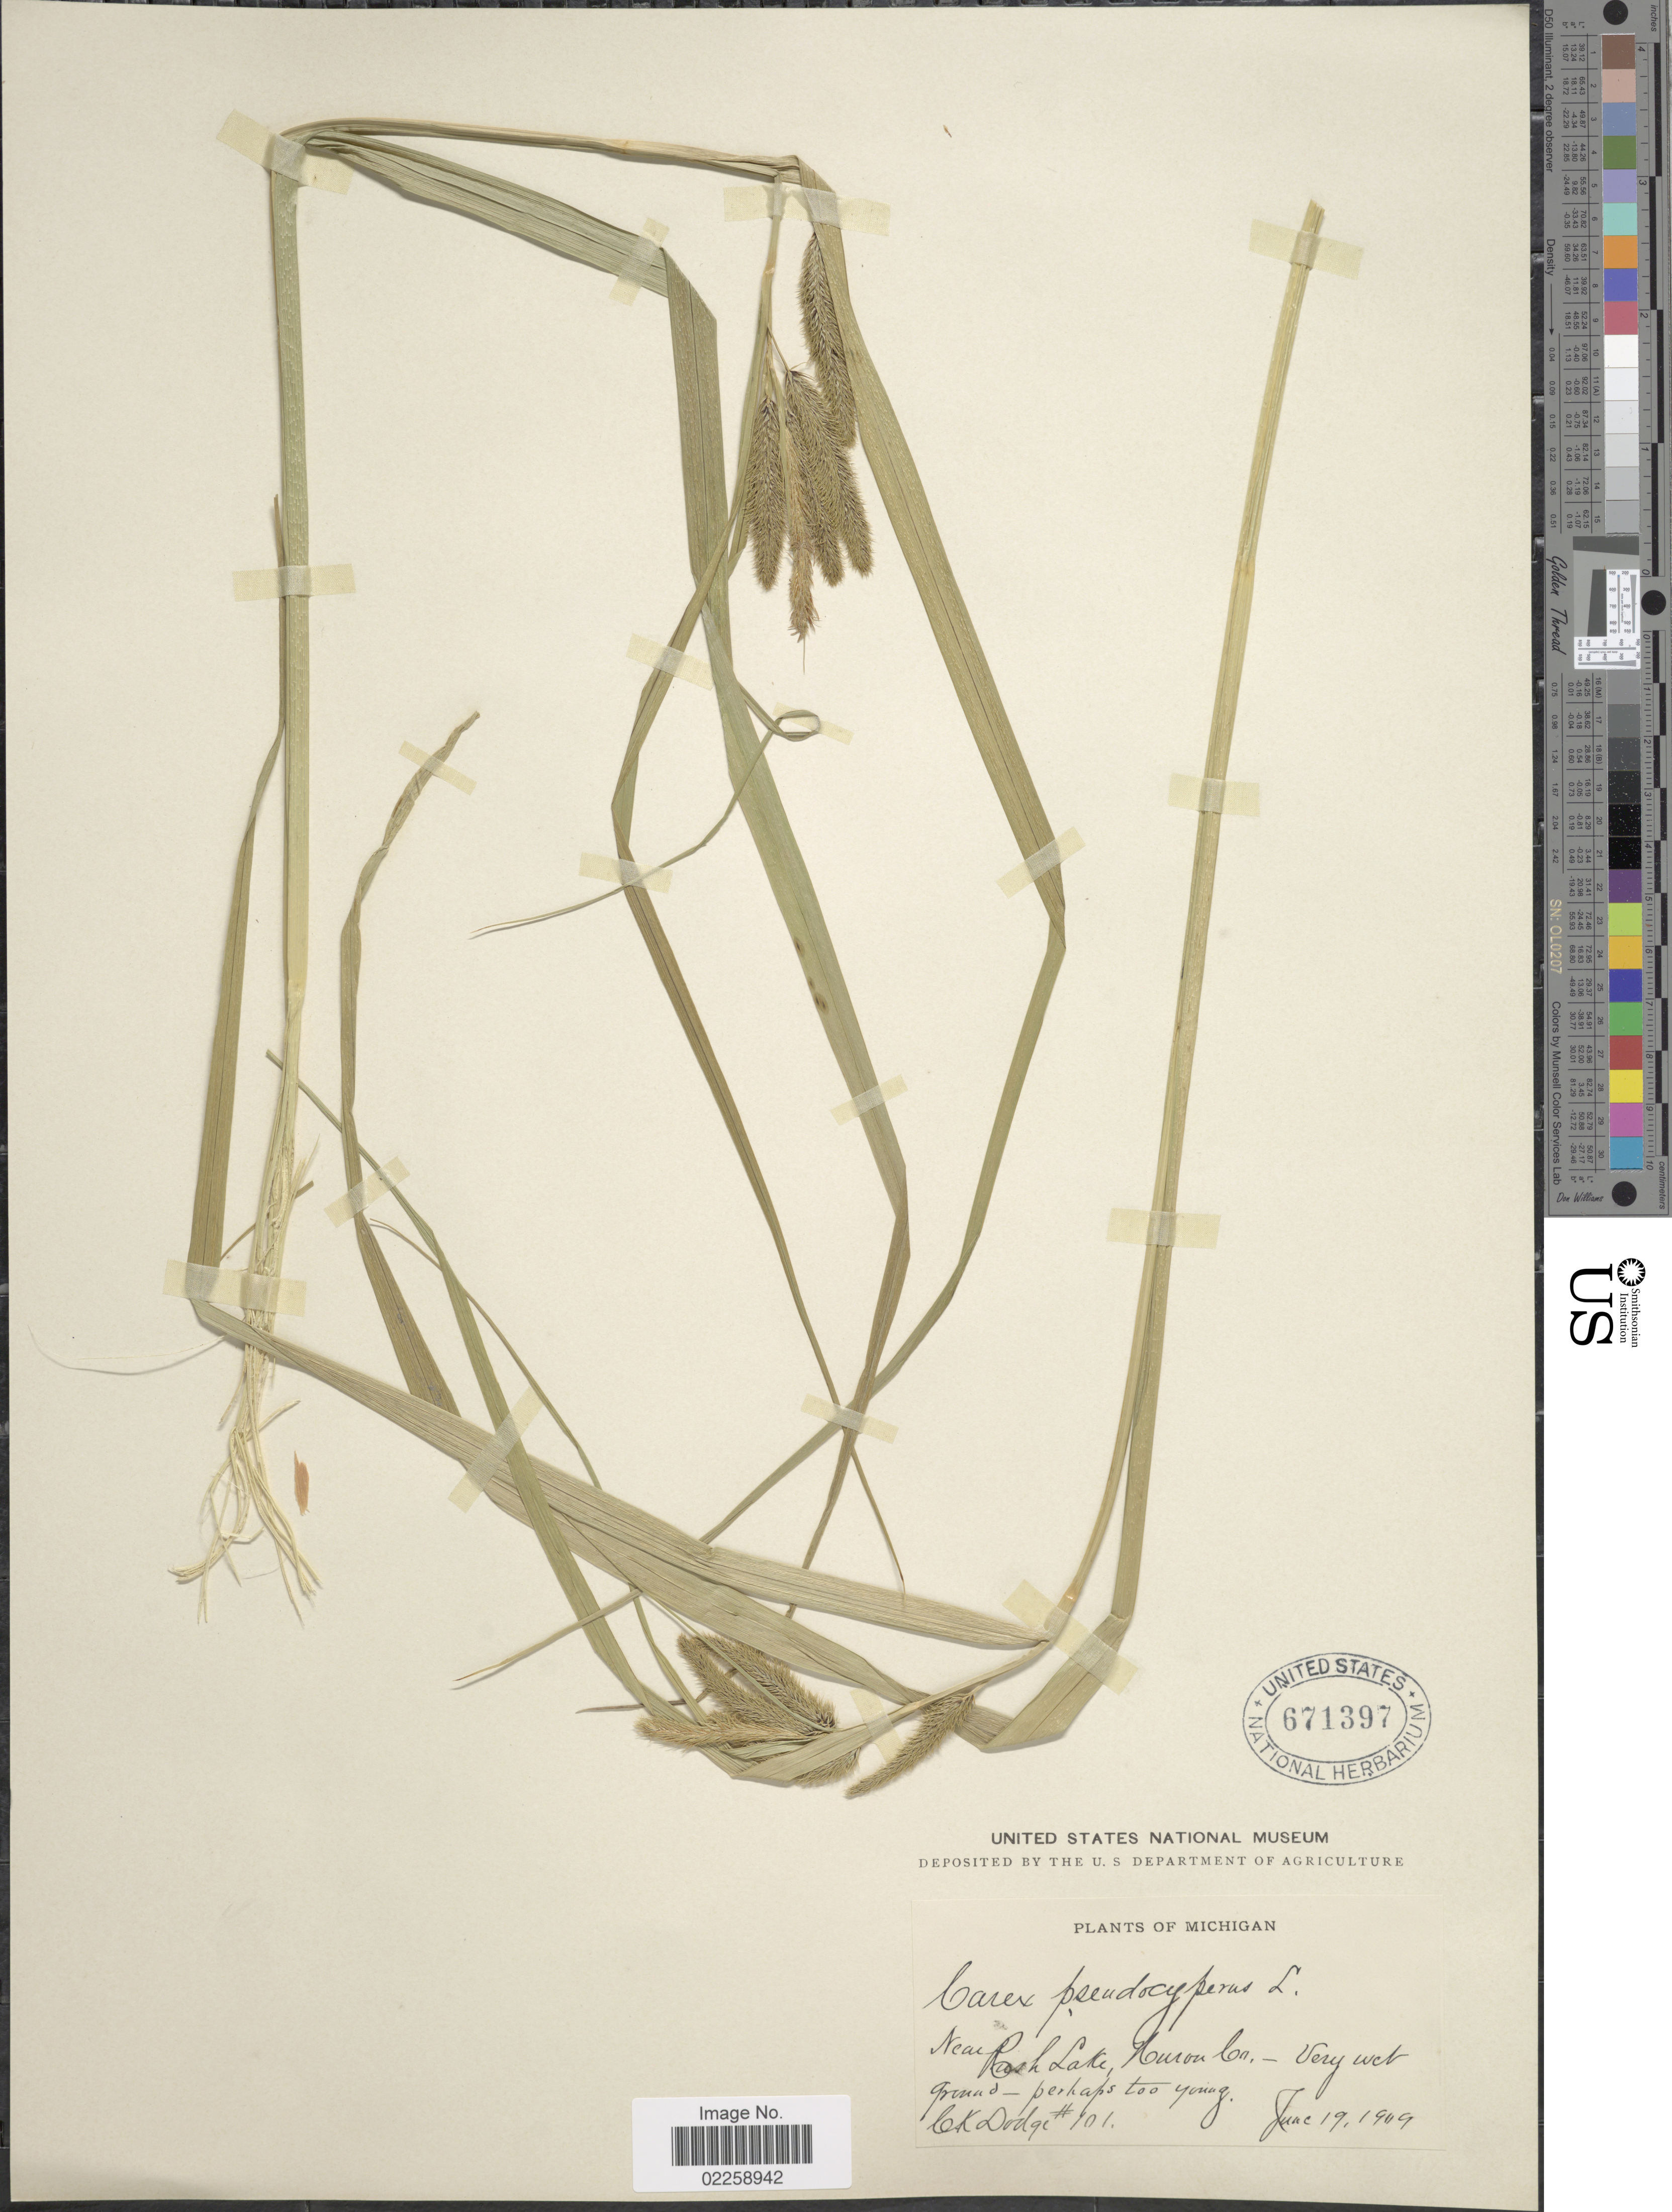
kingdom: Plantae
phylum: Tracheophyta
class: Liliopsida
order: Poales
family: Cyperaceae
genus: Carex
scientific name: Carex comosa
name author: Boott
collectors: C. Dodge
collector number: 101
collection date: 1909-06-19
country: United States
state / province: Michigan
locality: Near Rush Lake, Huron Co.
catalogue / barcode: US 671397